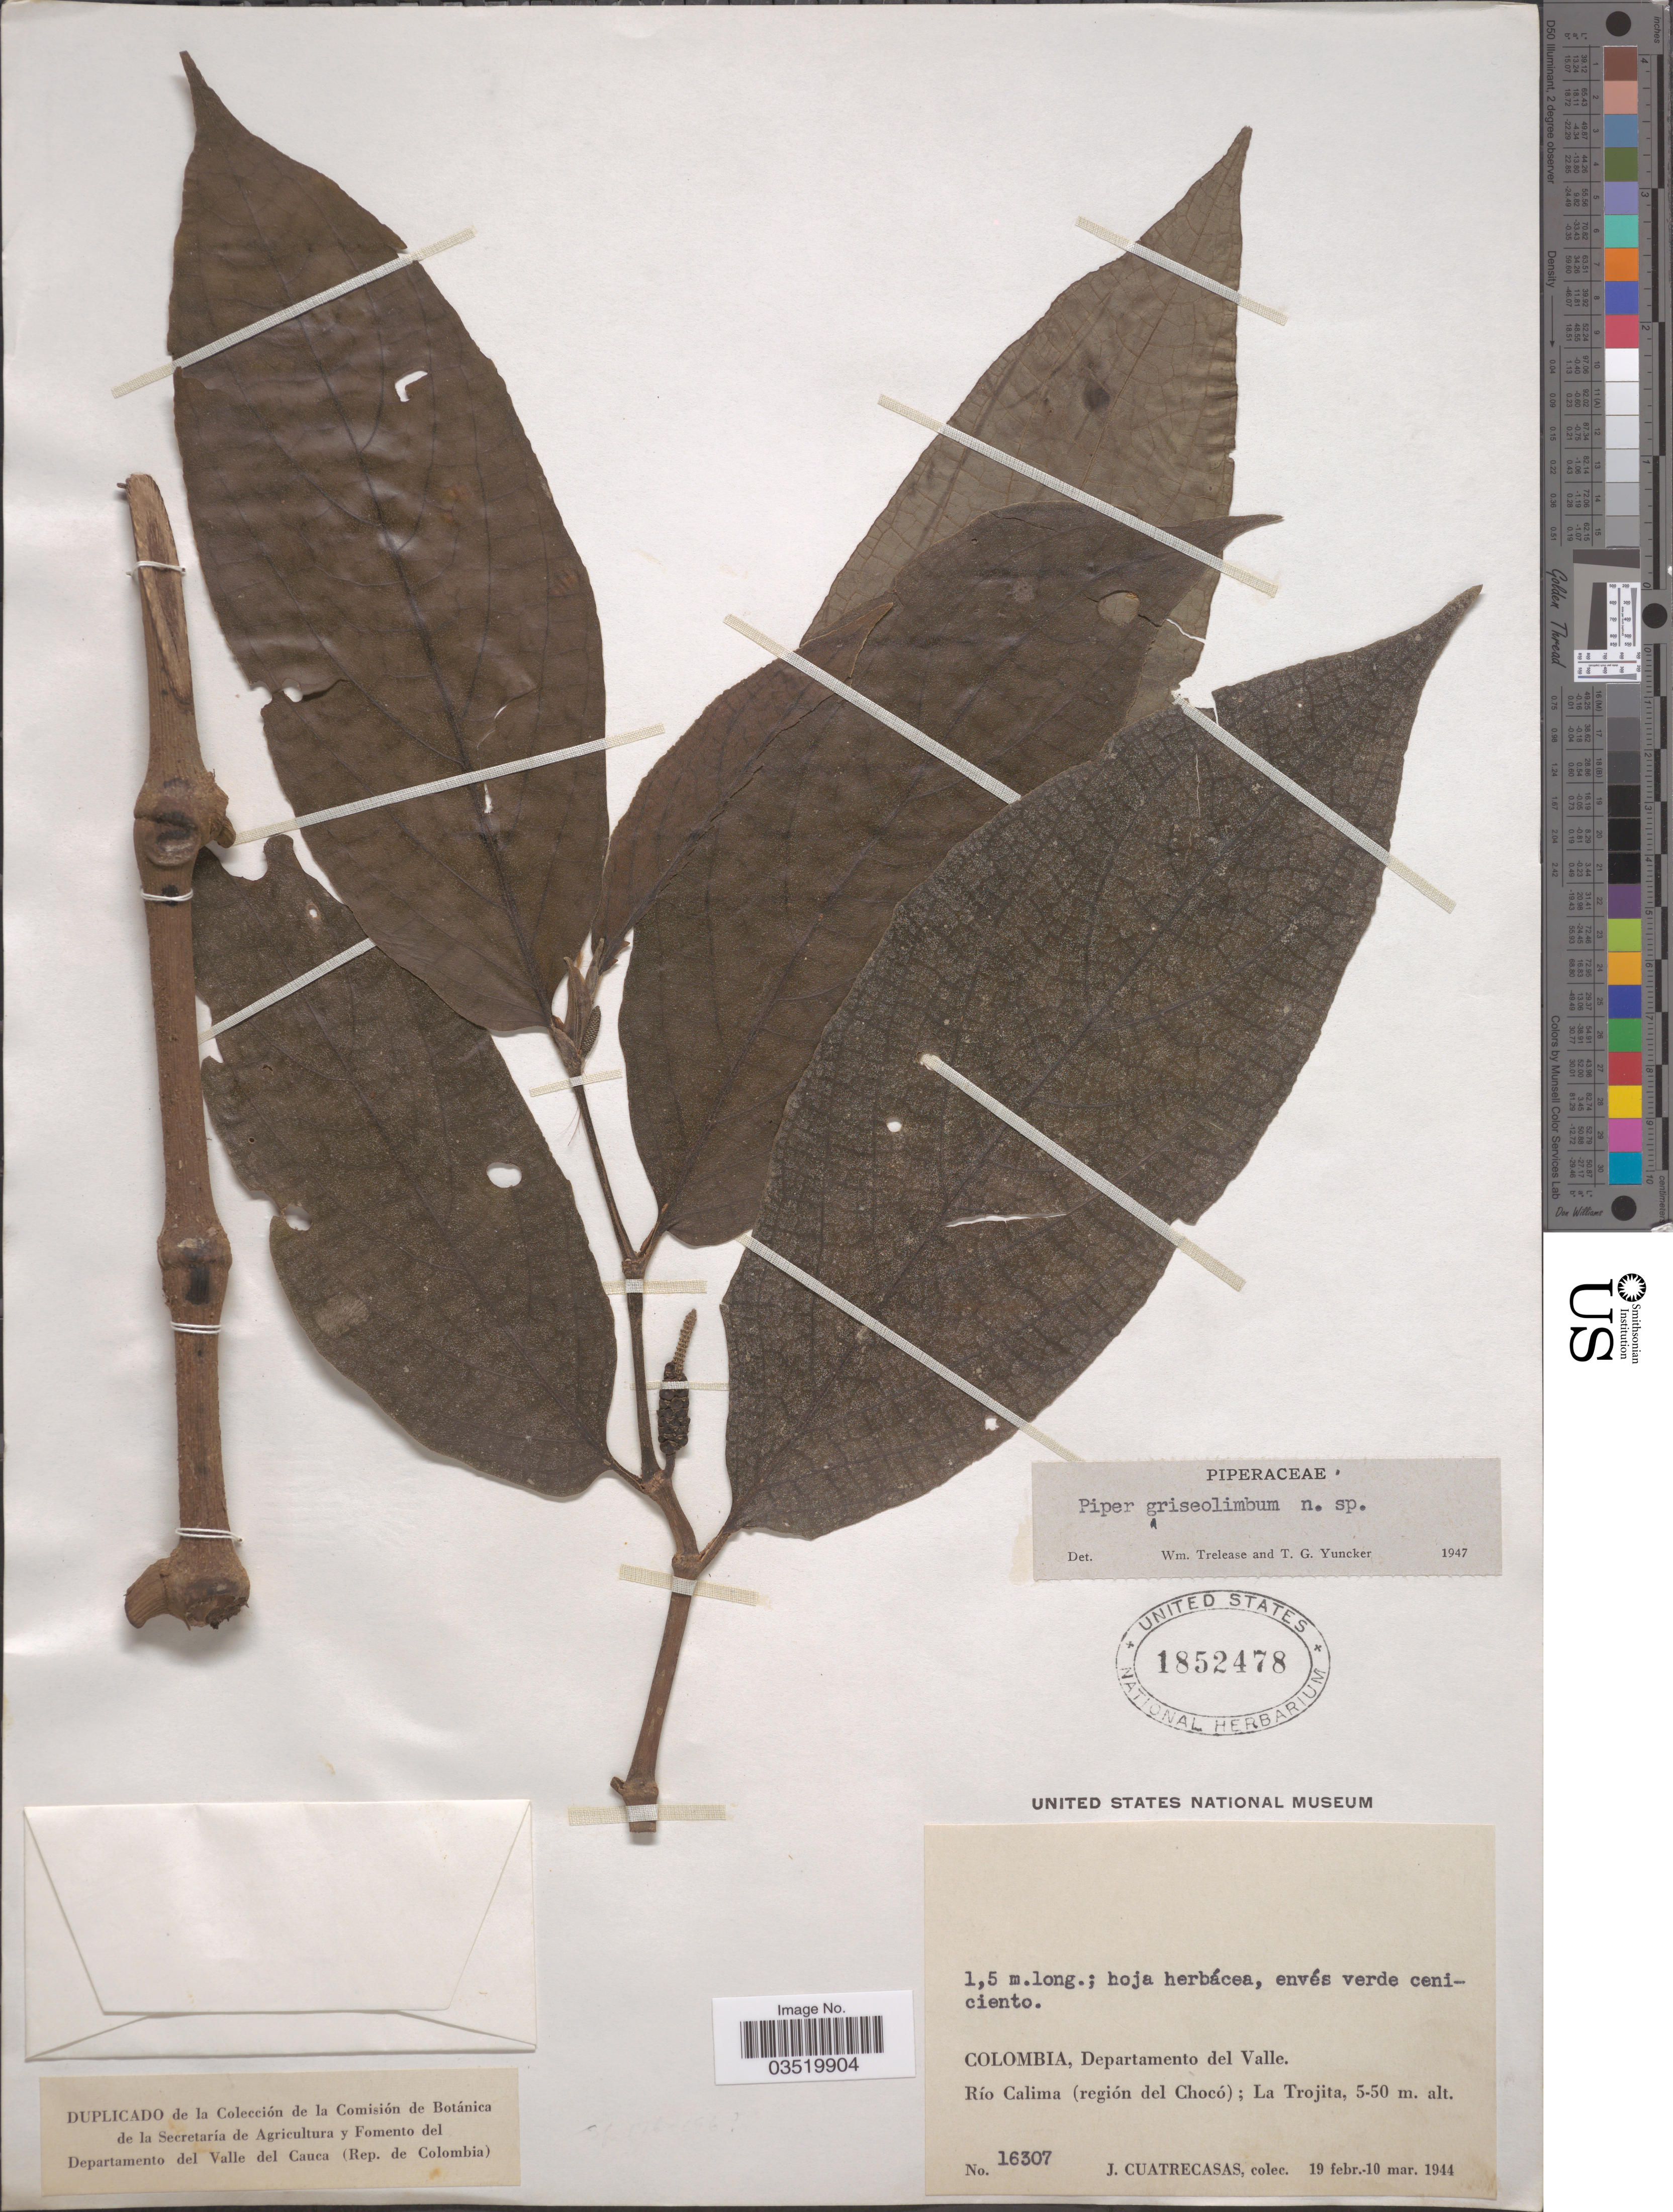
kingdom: Plantae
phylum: Tracheophyta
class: Magnoliopsida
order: Piperales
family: Piperaceae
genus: Piper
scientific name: Piper griseolimbum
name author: Trel. & Yunck.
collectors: J. Cuatrecasas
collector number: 16307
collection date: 1944-02-19/1944-03-10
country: Colombia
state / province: Valle del Cauca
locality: Departamento del Valle. Río Calima (región del Chocó); La Trojita.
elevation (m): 5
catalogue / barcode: US 1852478